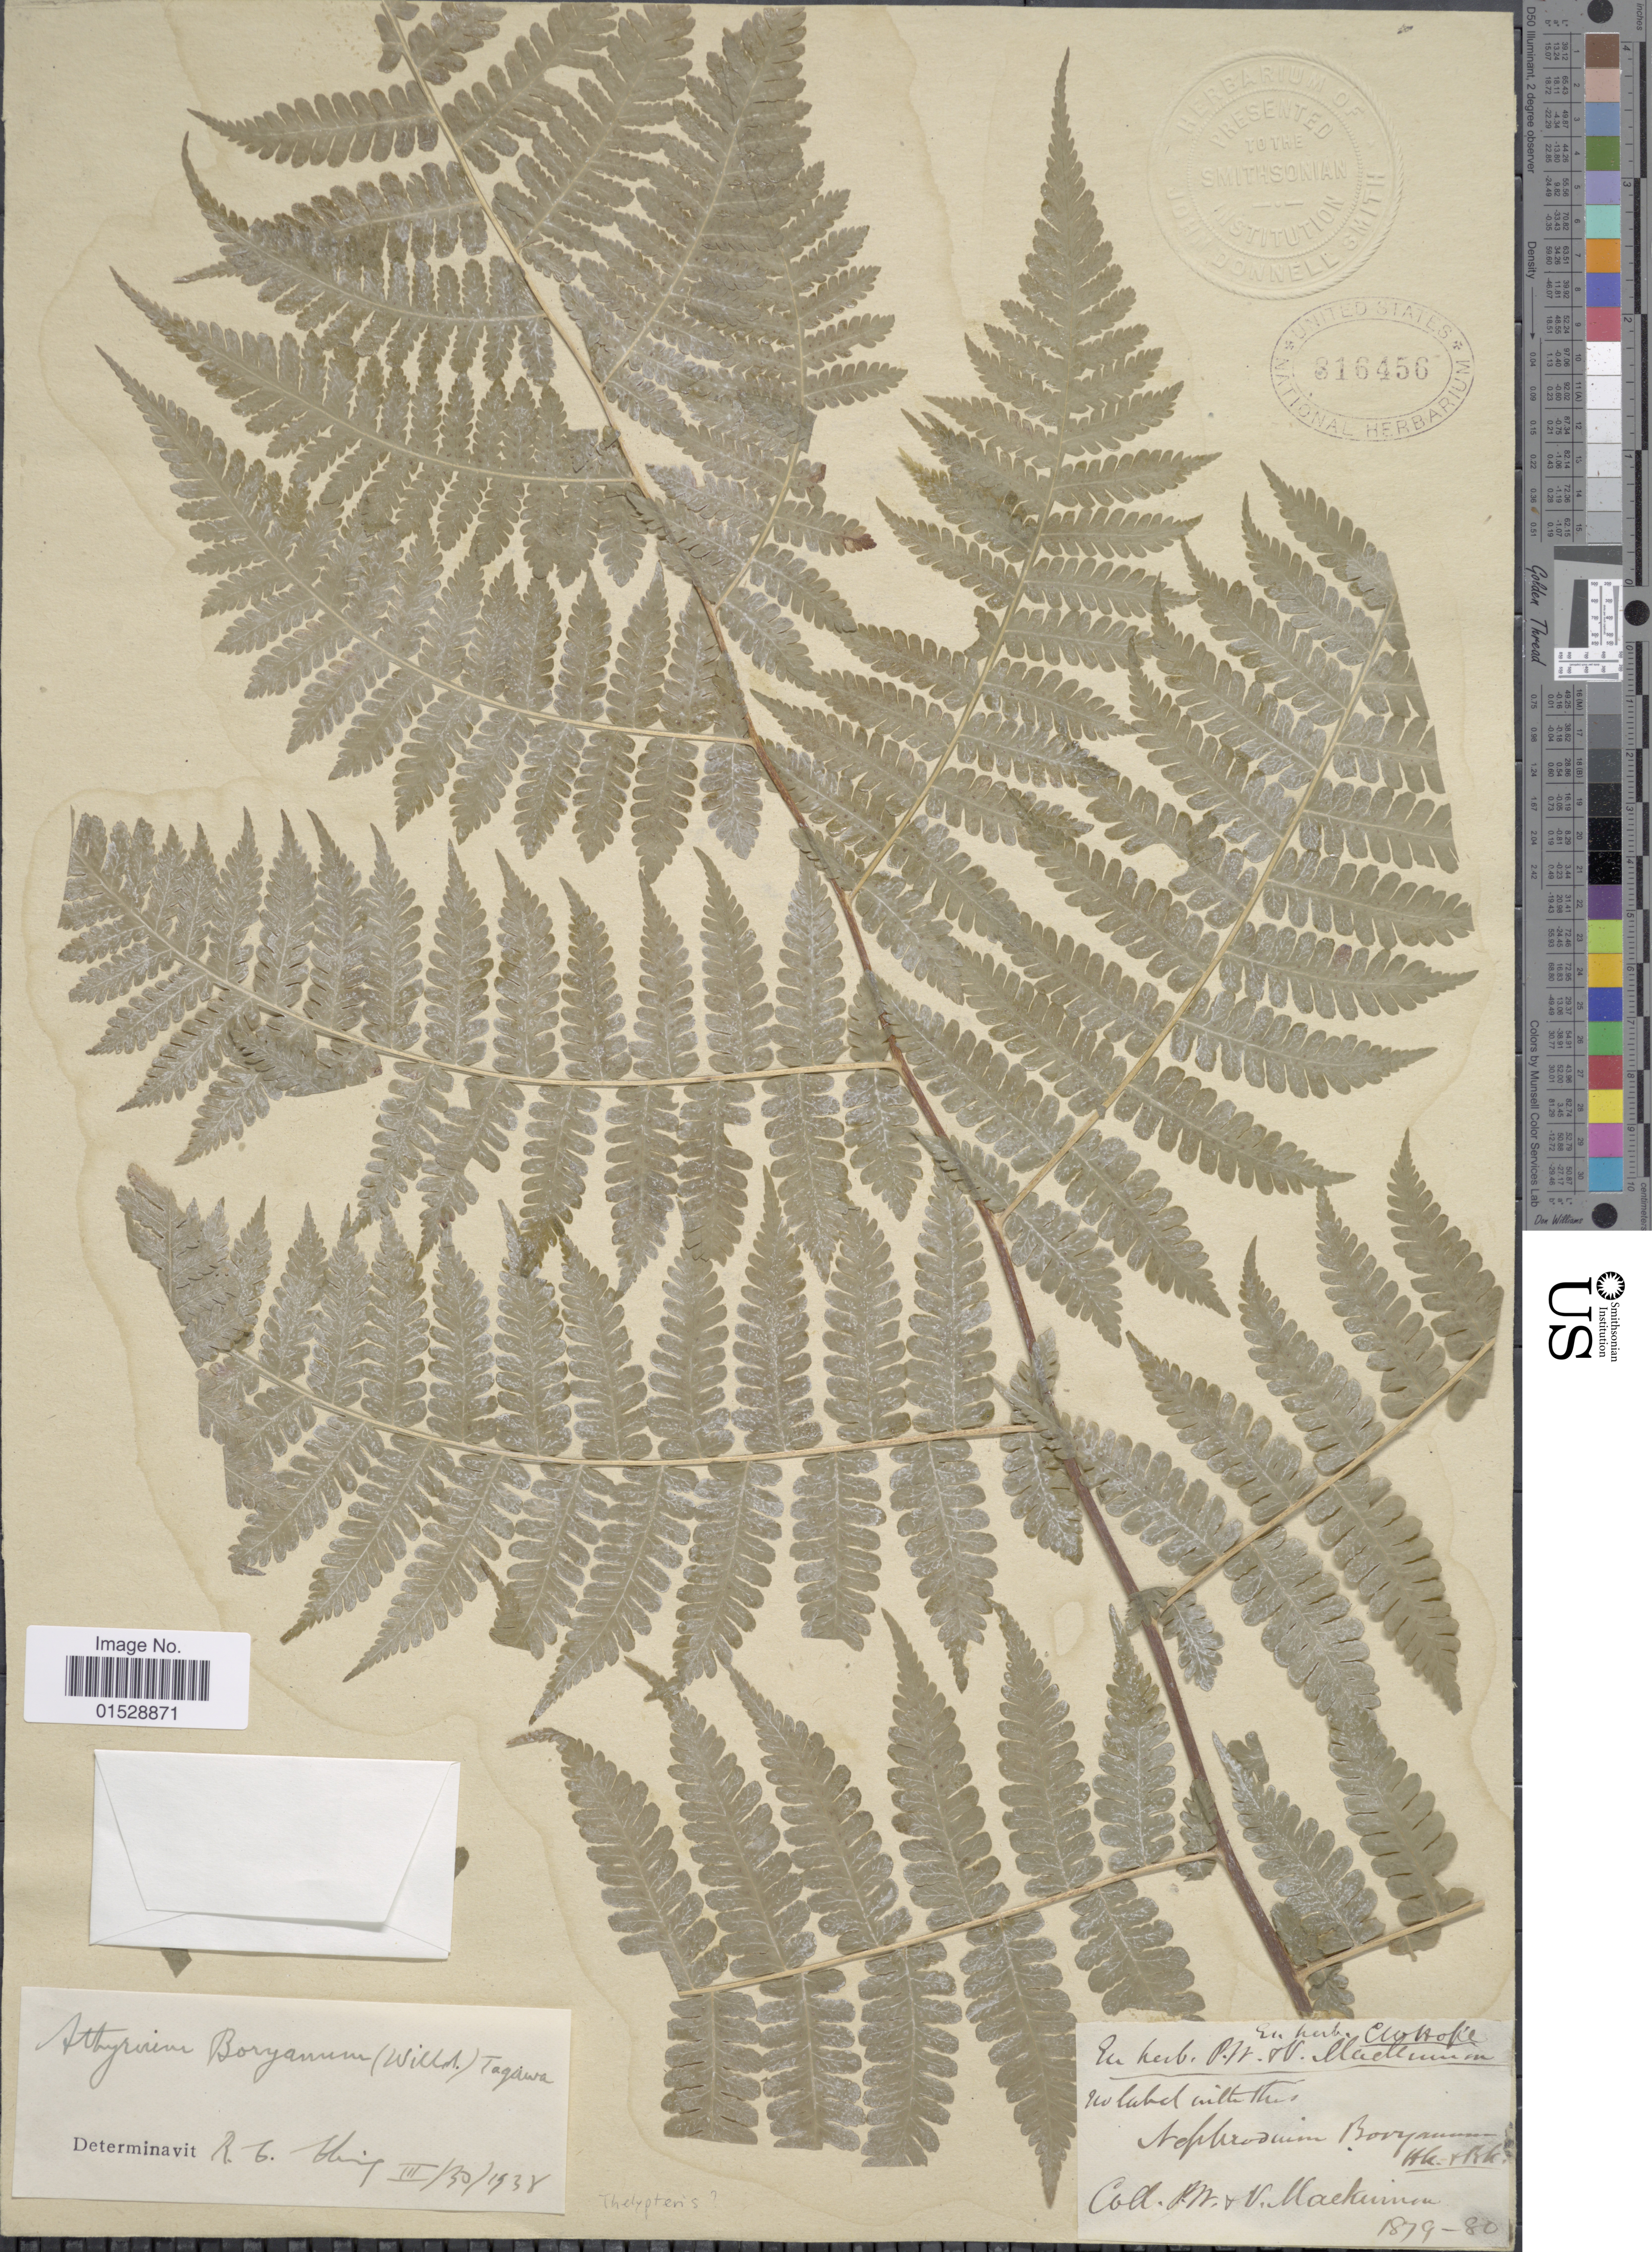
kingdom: Plantae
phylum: Tracheophyta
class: Polypodiopsida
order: Polypodiales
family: Athyriaceae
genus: Deparia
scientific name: Deparia boryana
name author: (Willd.) M. Kato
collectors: P. Mackinnon & V. Mackinnon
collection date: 1879/1880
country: India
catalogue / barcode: US 816456